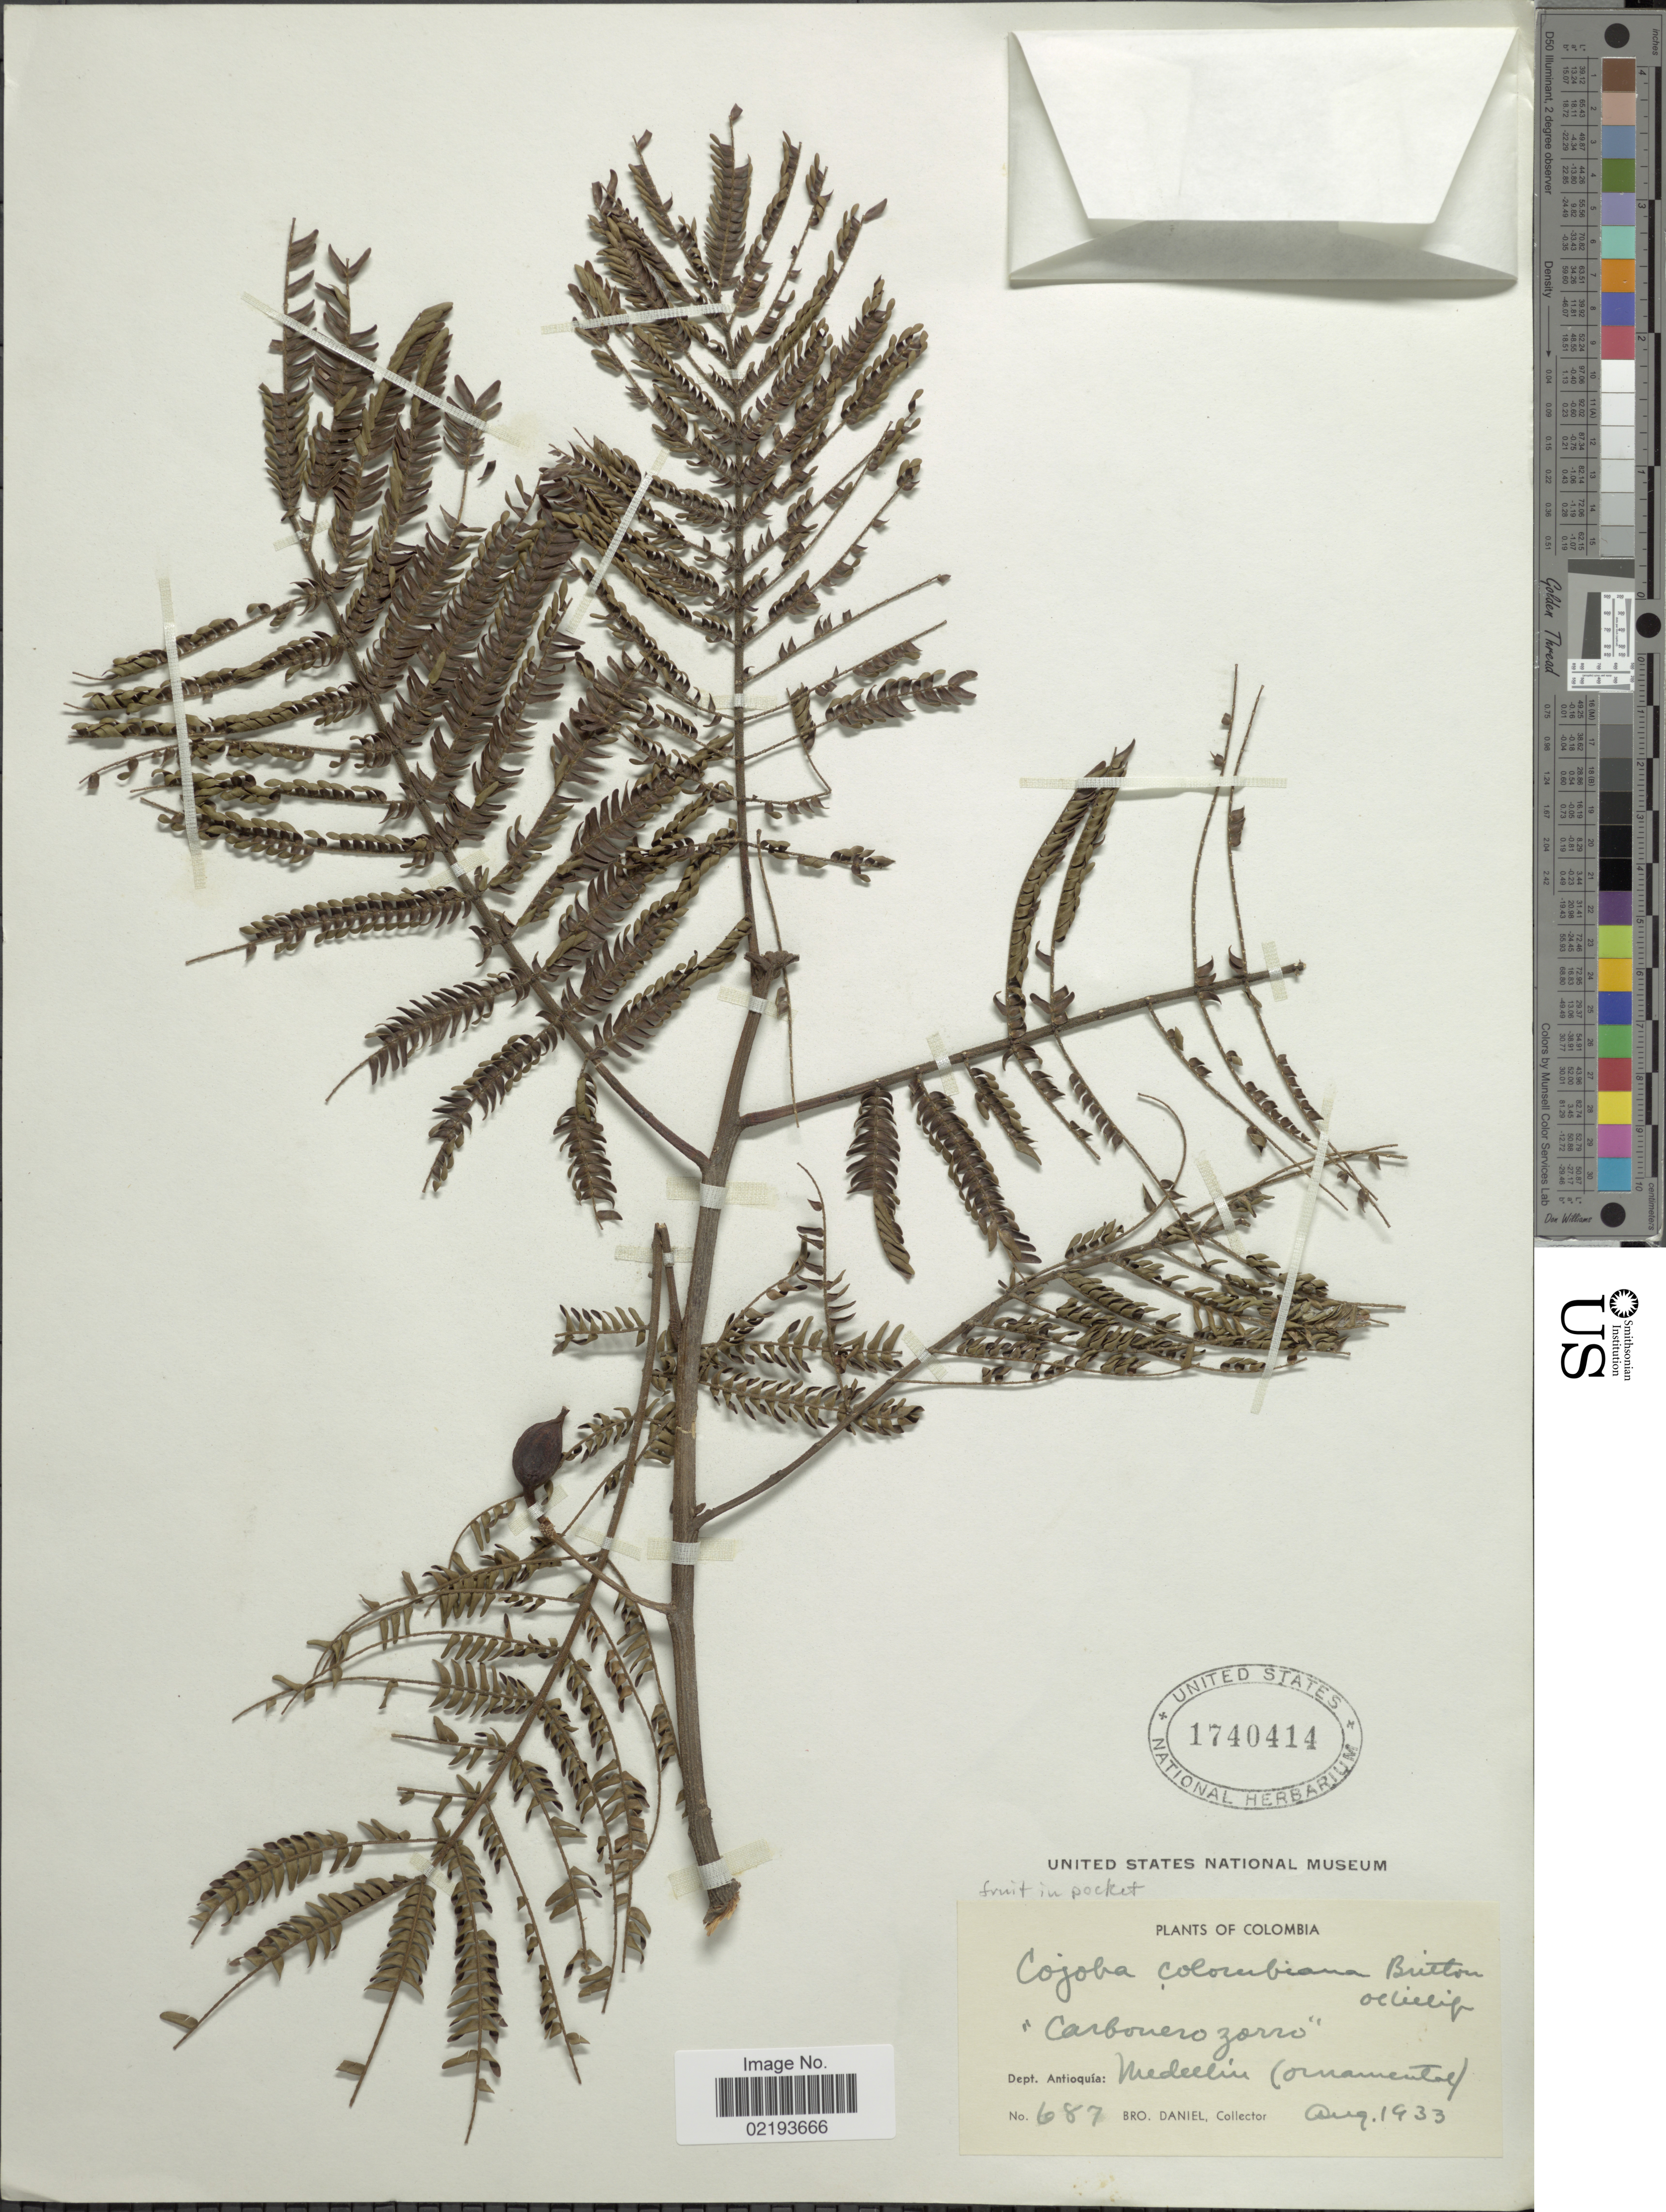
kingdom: Plantae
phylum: Tracheophyta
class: Magnoliopsida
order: Fabales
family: Fabaceae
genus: Cojoba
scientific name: Cojoba arborea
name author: (L.) Britton & Rose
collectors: Bro. Daniel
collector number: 687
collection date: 1933-08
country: Colombia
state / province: Antioquia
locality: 'Carbonero zorro', Dept Antioquía: Medellin (ornamental)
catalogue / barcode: US 1740414